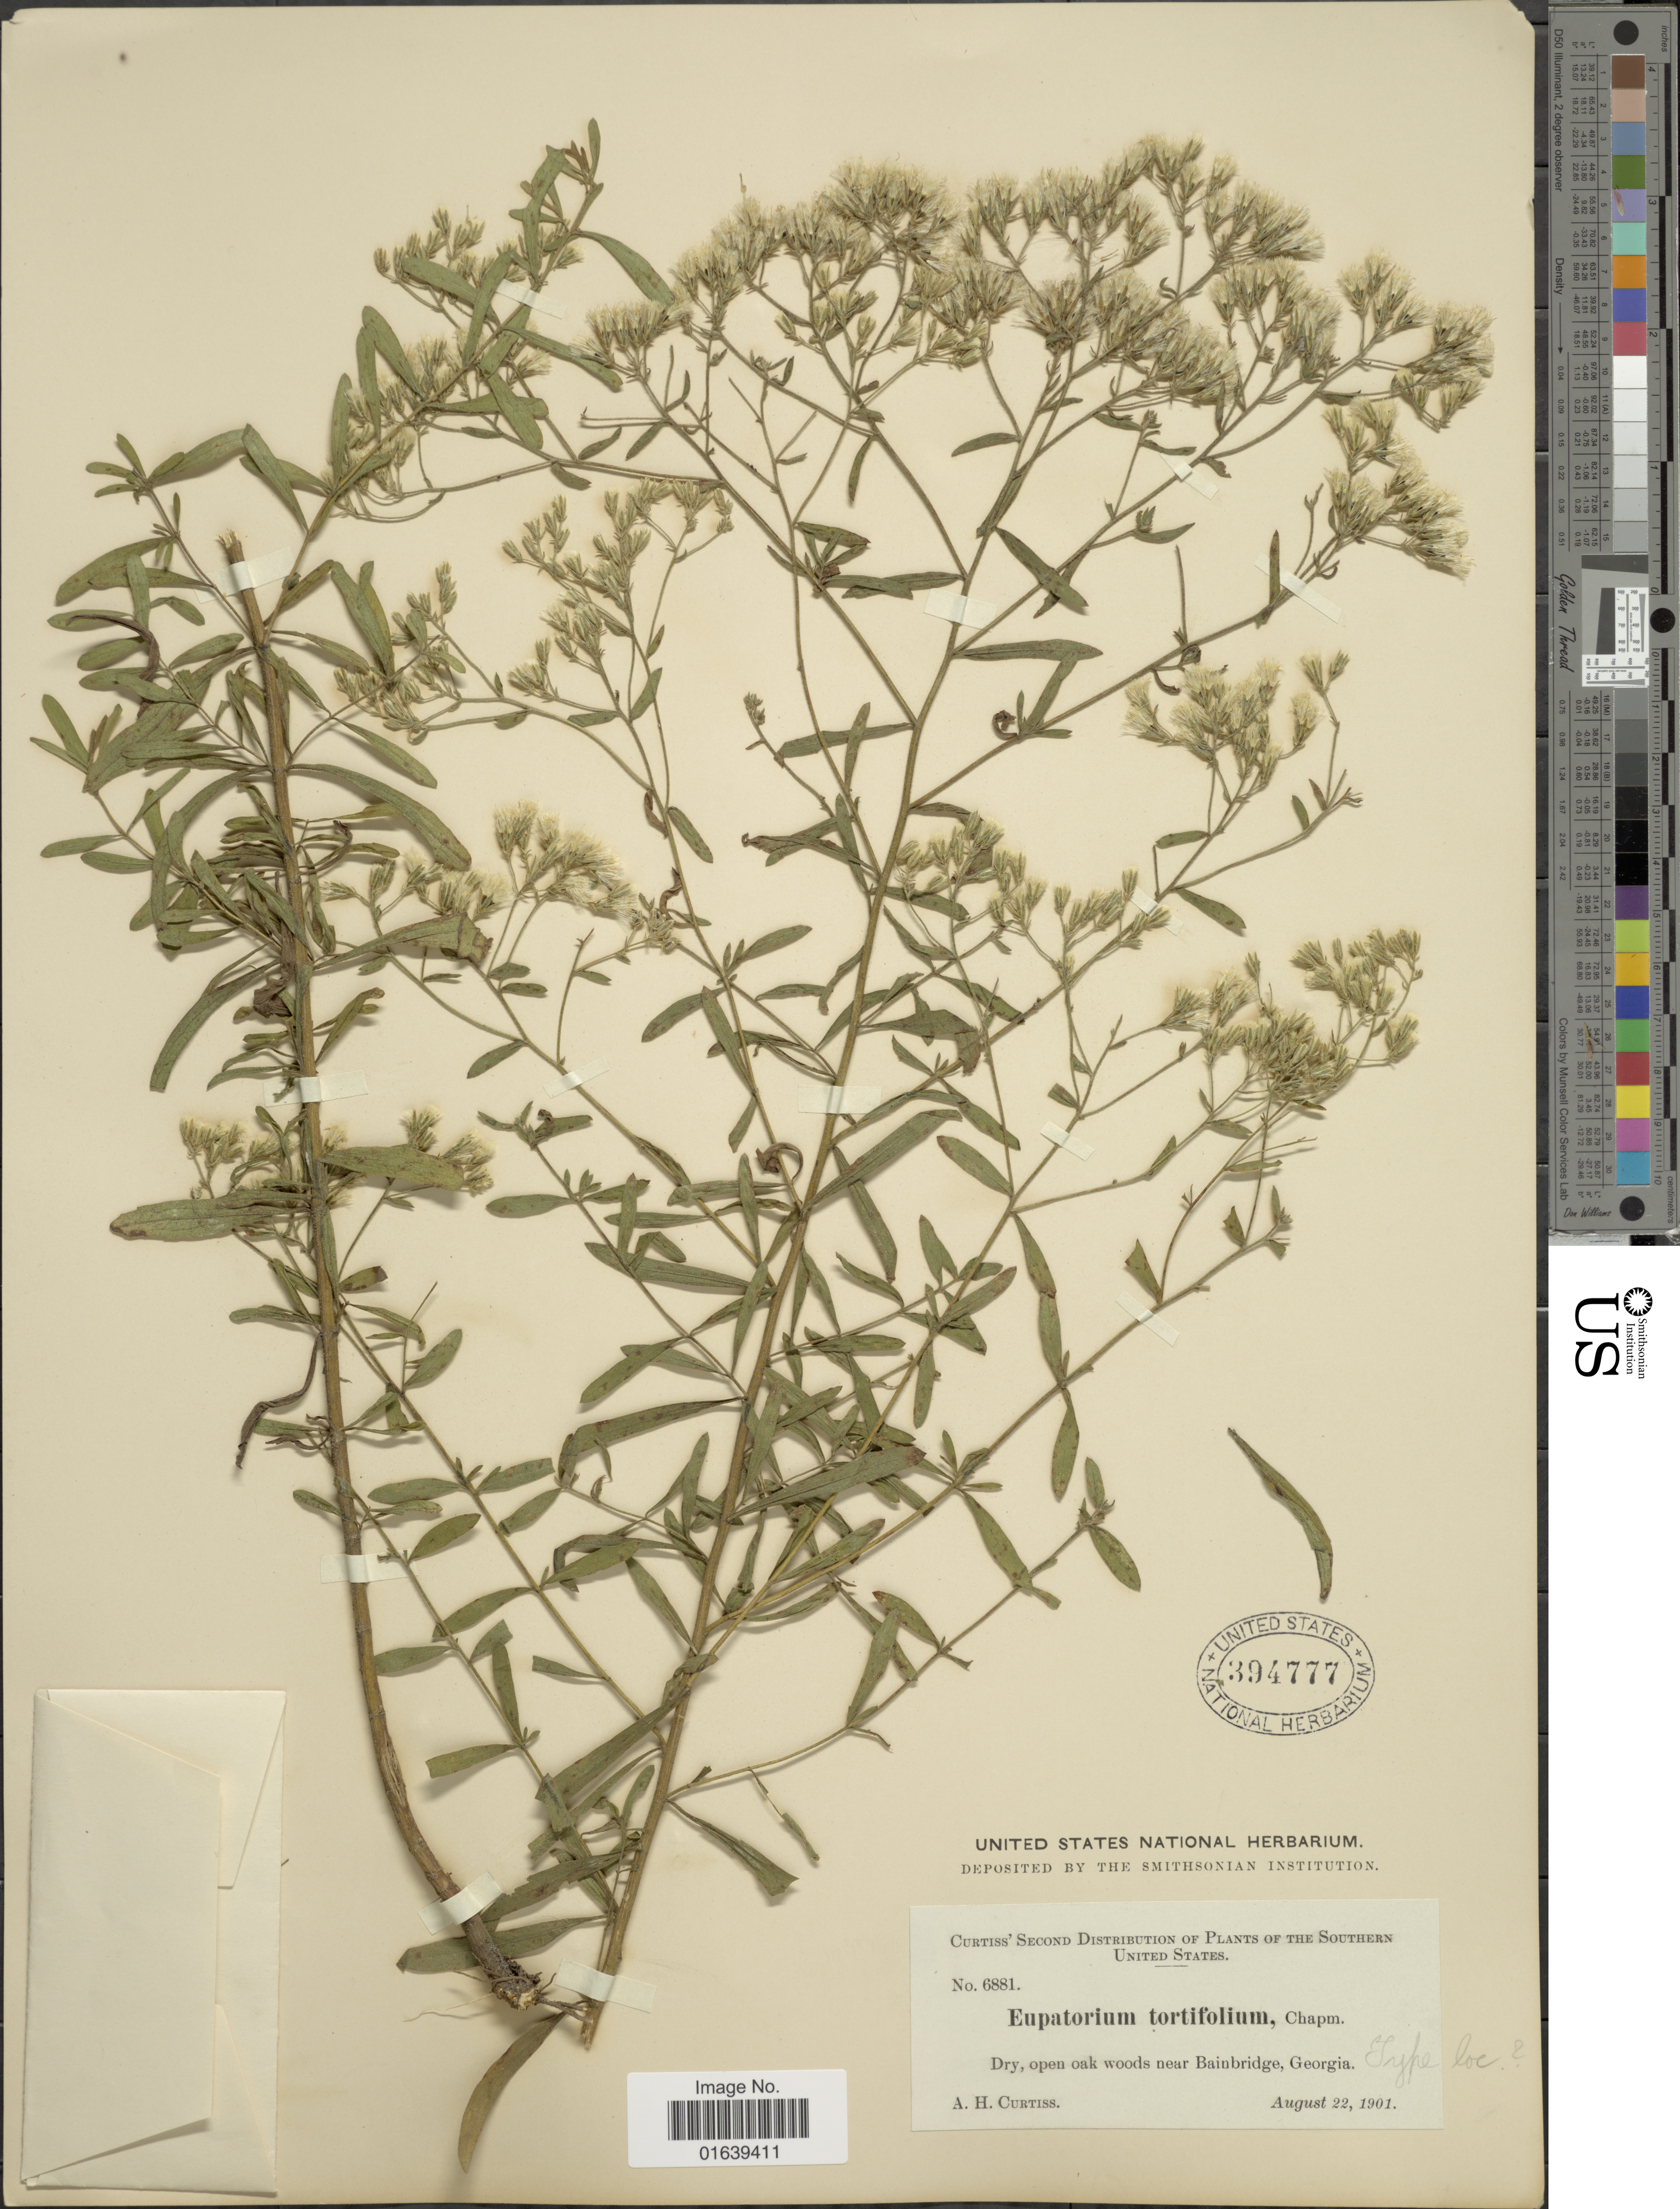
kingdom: Plantae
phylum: Tracheophyta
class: Magnoliopsida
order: Asterales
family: Asteraceae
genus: Eupatorium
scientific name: Eupatorium linearifolium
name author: Walter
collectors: A. H. Curtiss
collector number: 6881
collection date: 1901-08-22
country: United States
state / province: Georgia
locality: Dry, open oak woods near Bainbridge, Georgia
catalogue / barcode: US 394777